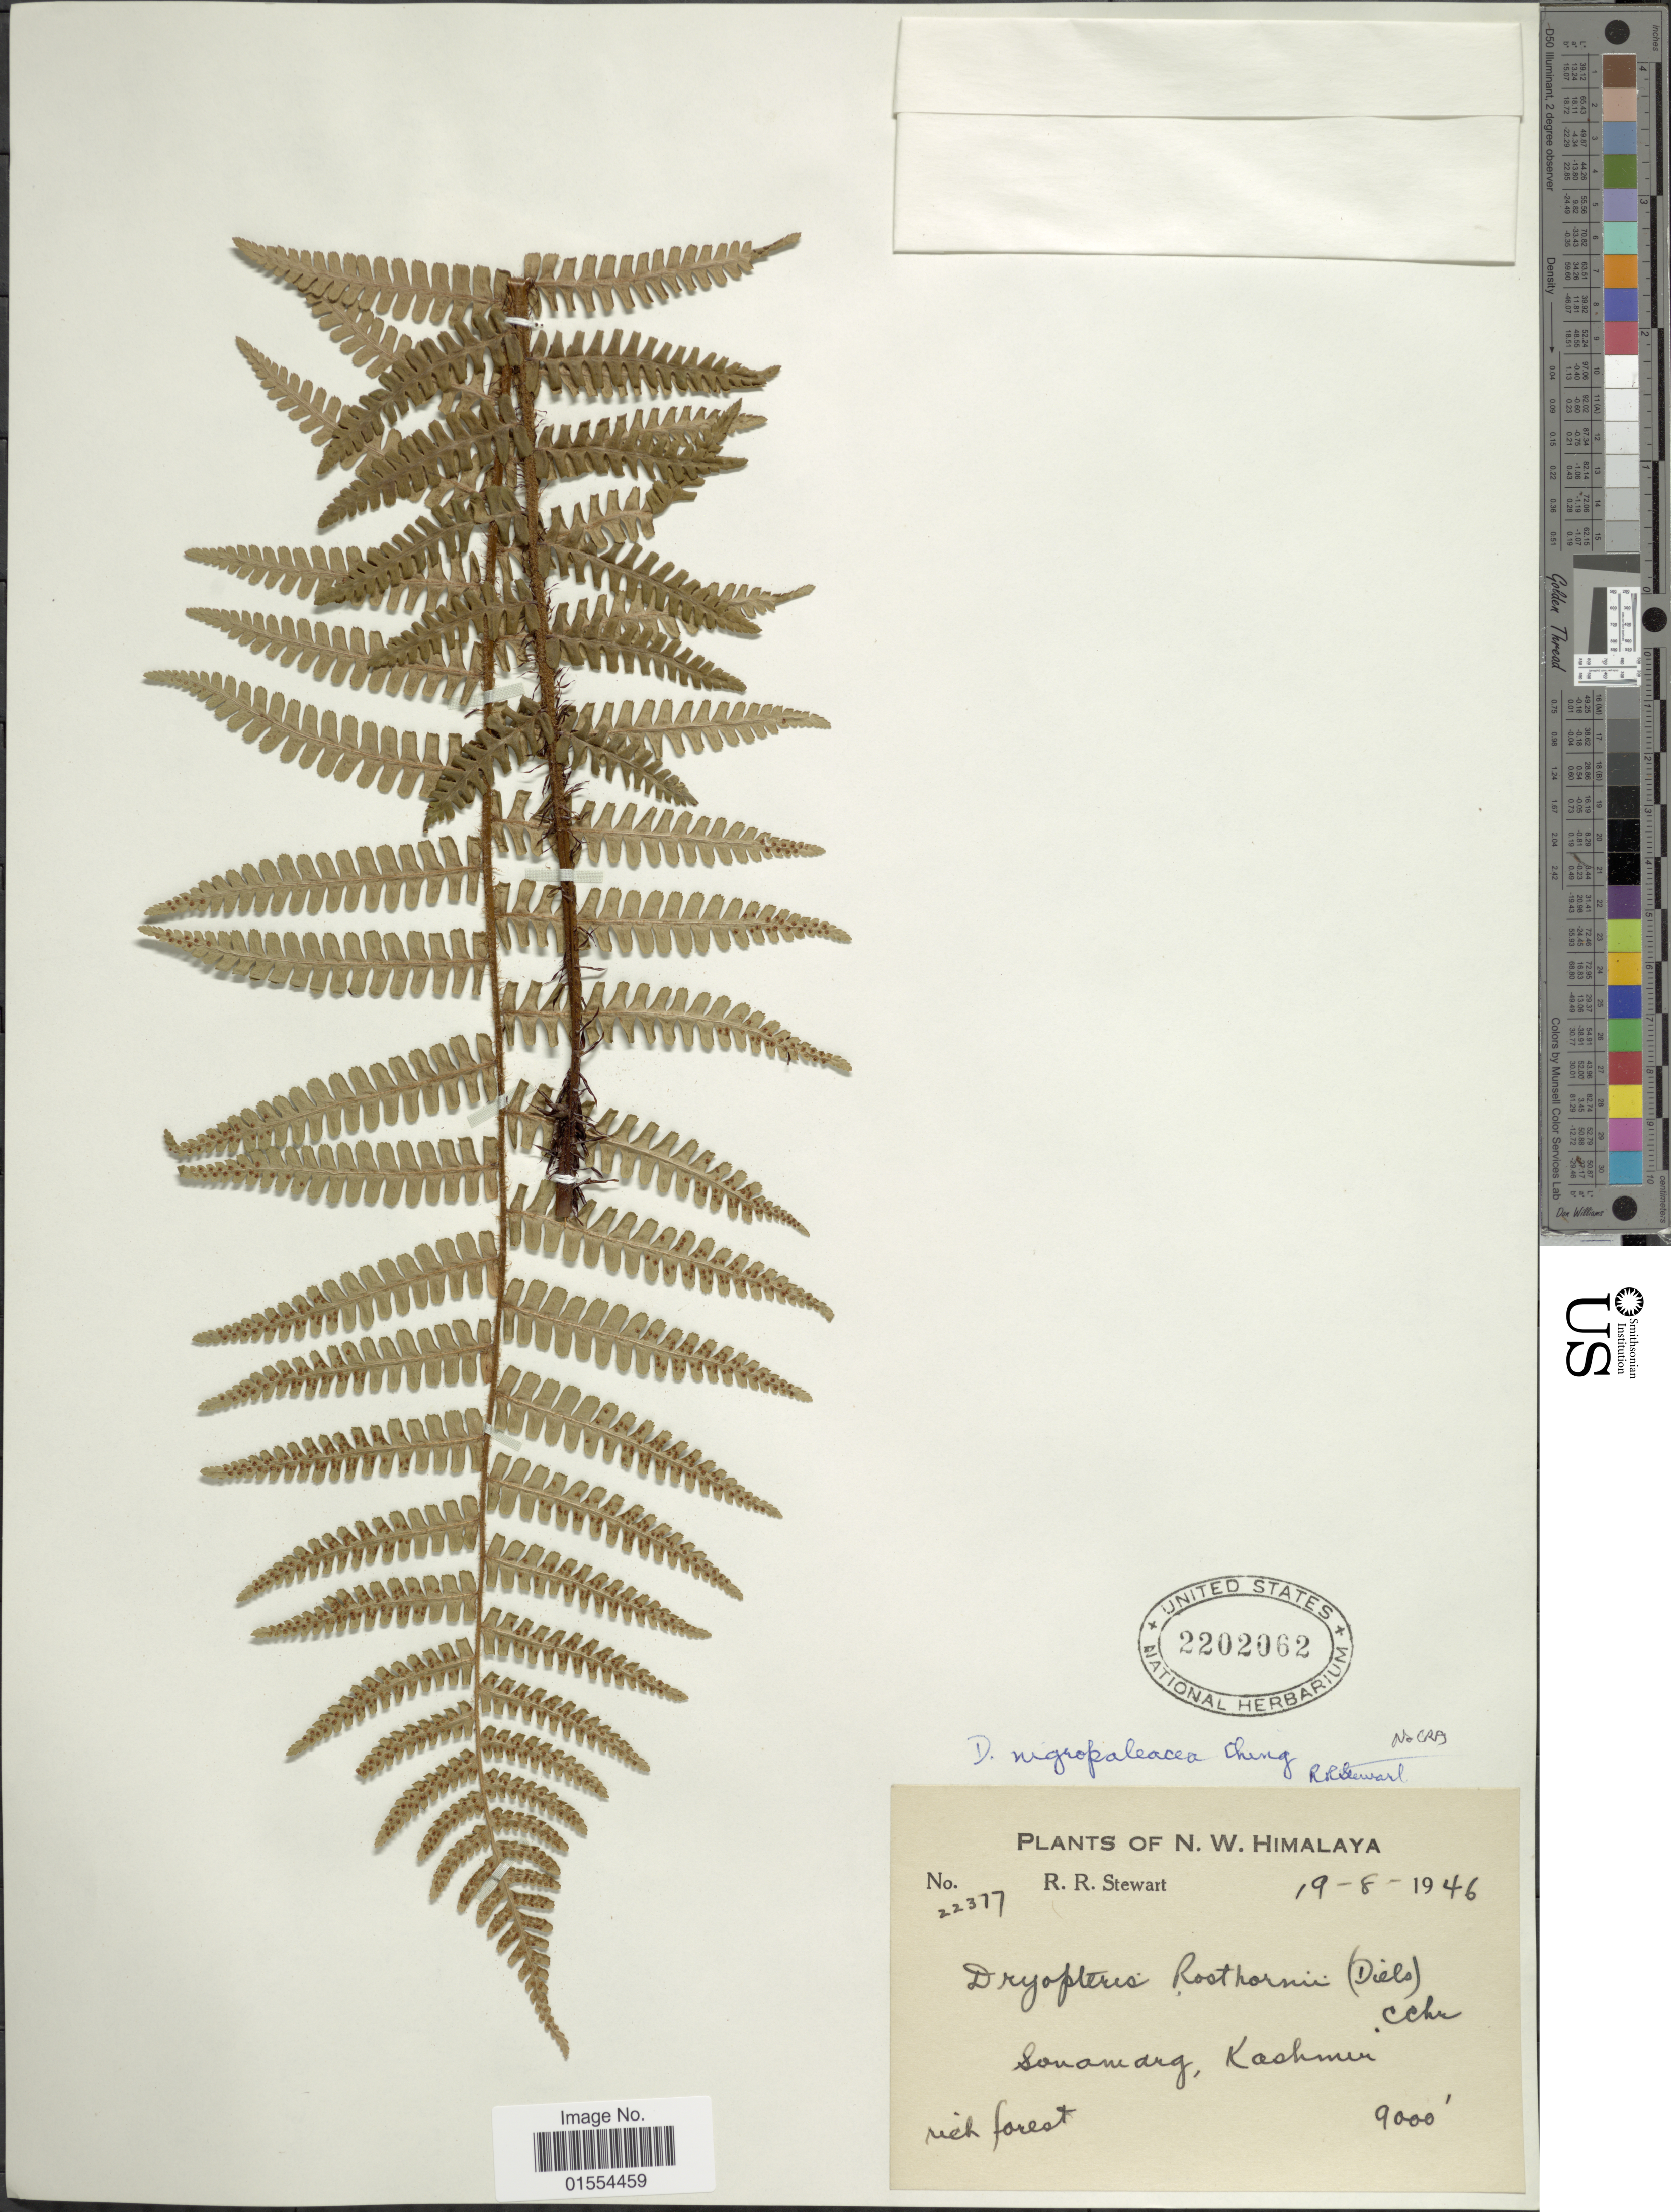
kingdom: Plantae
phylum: Tracheophyta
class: Polypodiopsida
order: Polypodiales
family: Dryopteridaceae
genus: Dryopteris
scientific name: Dryopteris nigropaleacea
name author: (Fraser-Jenk.) Fraser-Jenk.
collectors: R. R. Stewart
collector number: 22377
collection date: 1946-08-19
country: India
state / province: Jammu and Kashmir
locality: N.W. Himalaya. Sonamarg, Kashmir.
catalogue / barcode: US 2202062